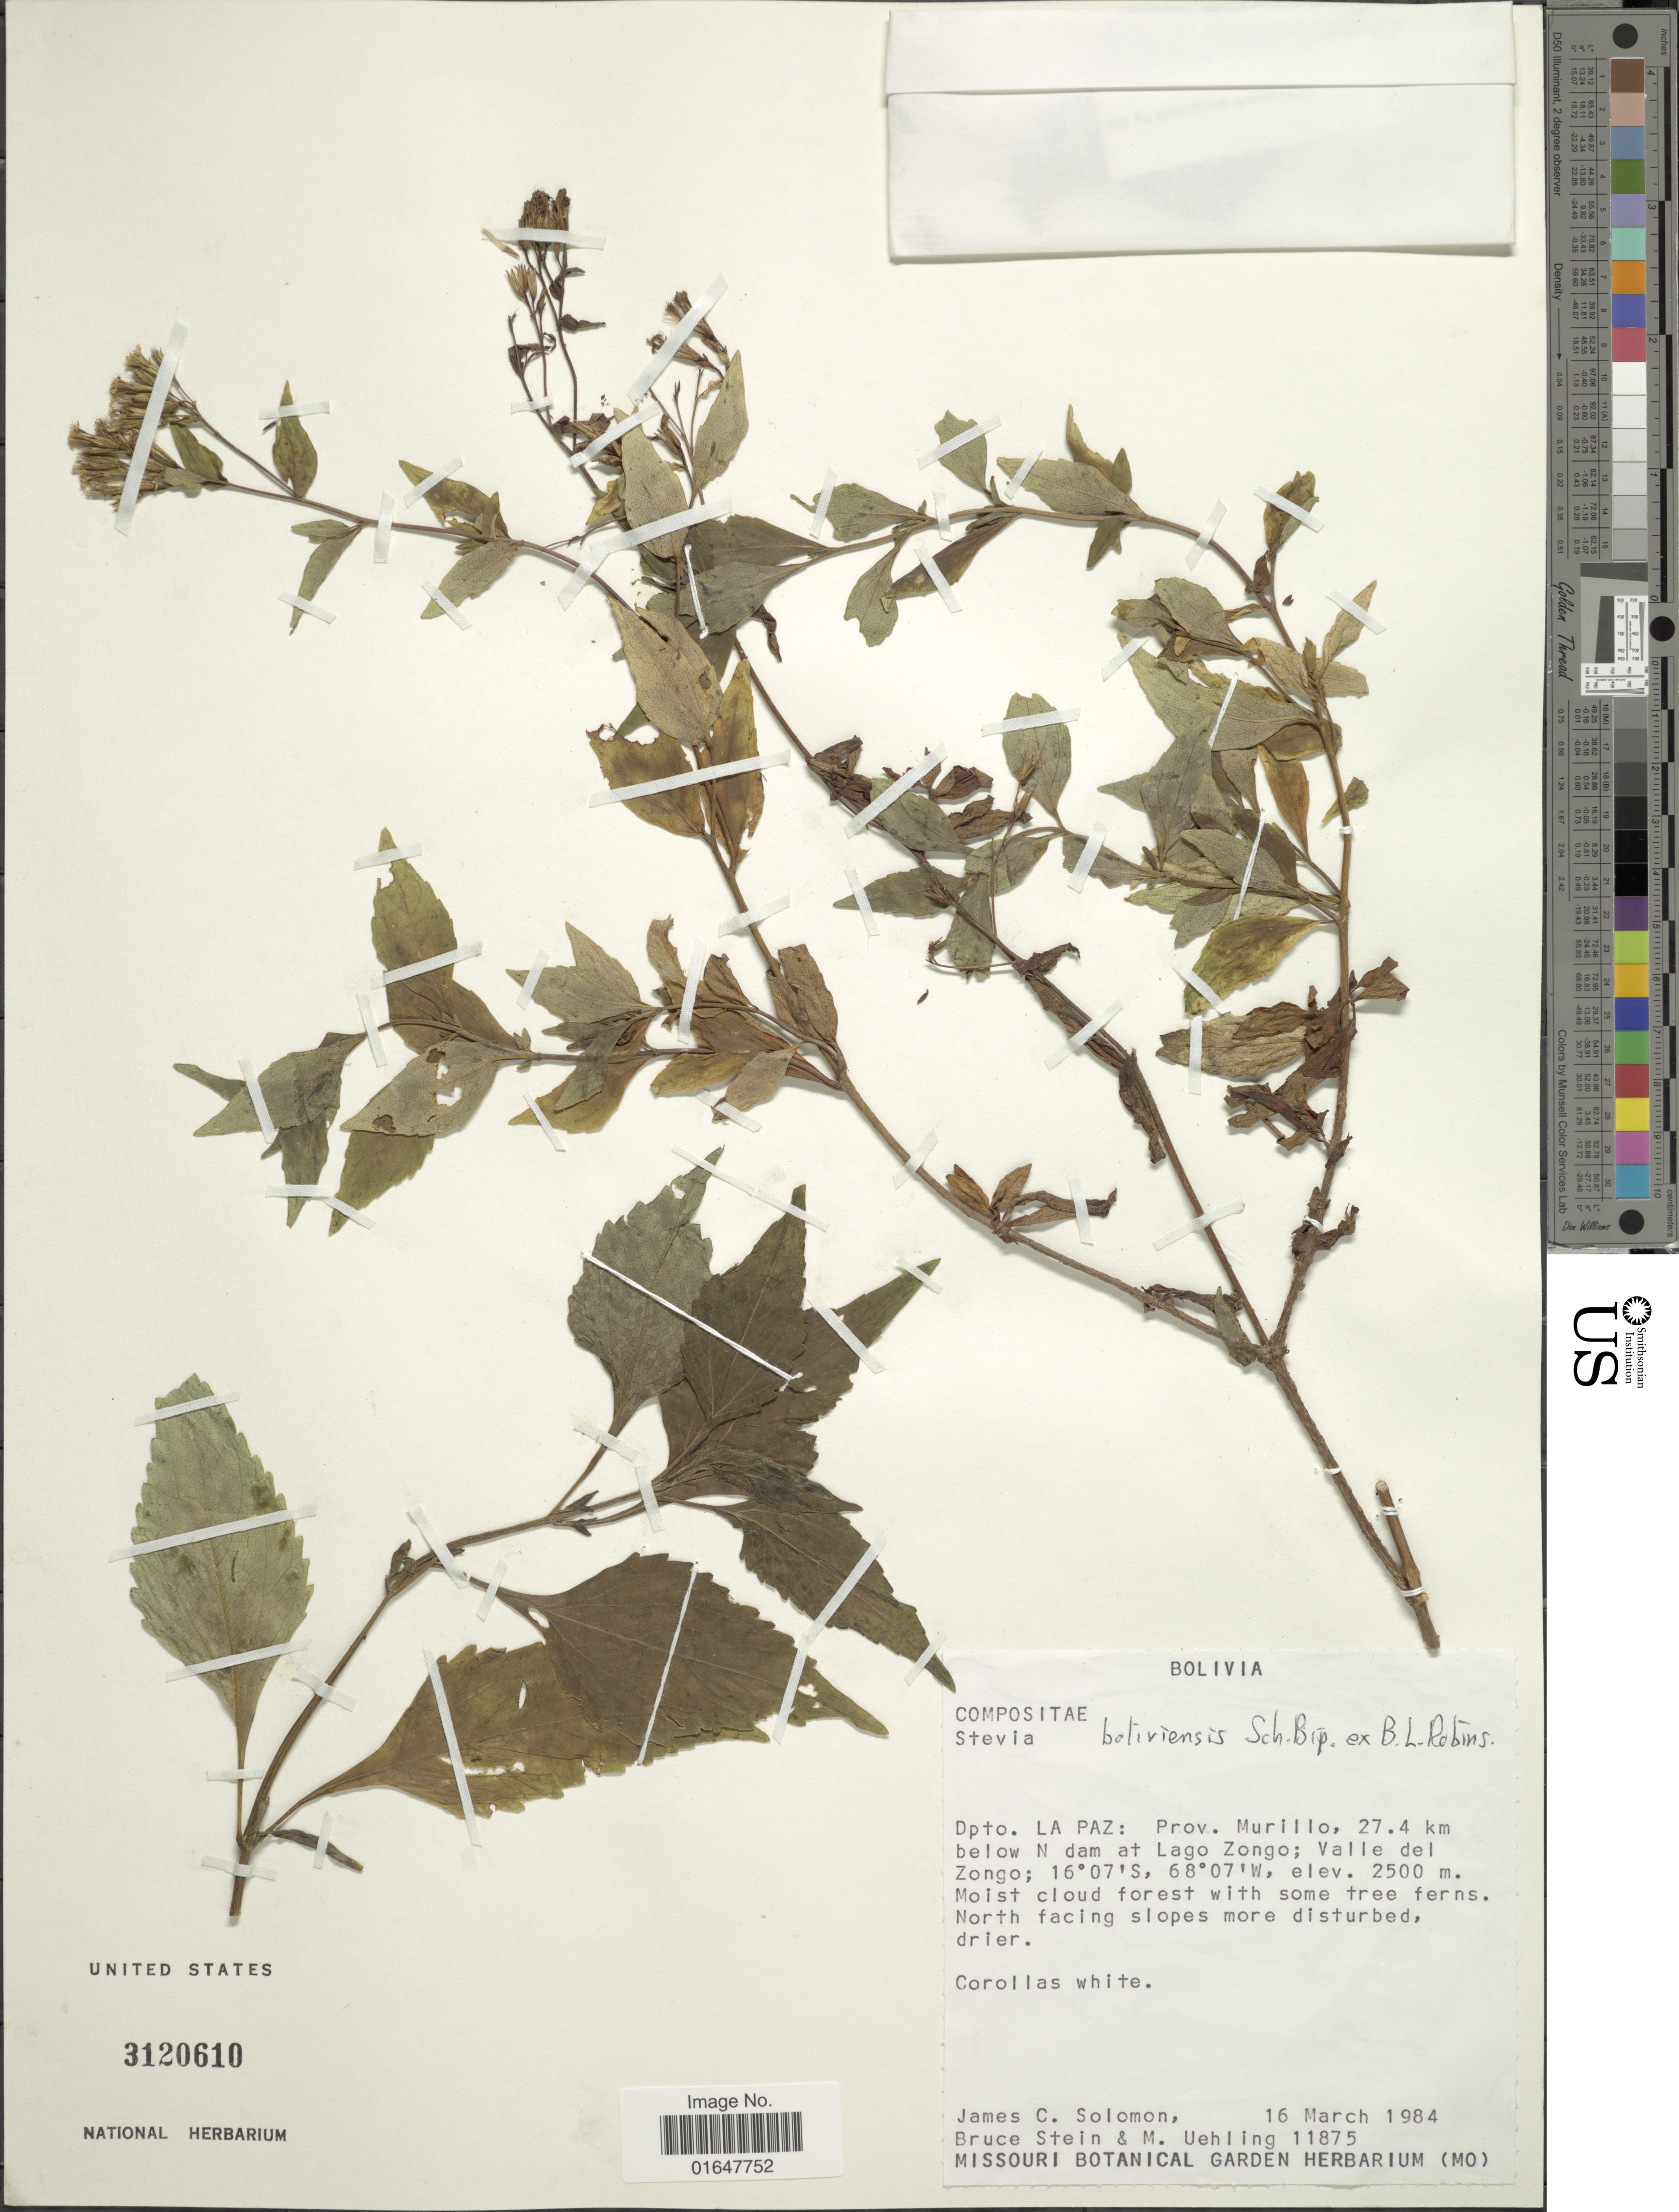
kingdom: Plantae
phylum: Tracheophyta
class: Magnoliopsida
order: Asterales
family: Asteraceae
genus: Stevia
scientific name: Stevia boliviensis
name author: Sch. Bip. ex Rusby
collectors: J. C. Solomon, B. A. Stein & M. Uehling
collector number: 11875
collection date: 1984-03-16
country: Bolivia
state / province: La Paz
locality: Prov. Murillo, 27.4 km below N dam at Lago Zongo, Valle del Zongo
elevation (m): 2500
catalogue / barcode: US 3120610